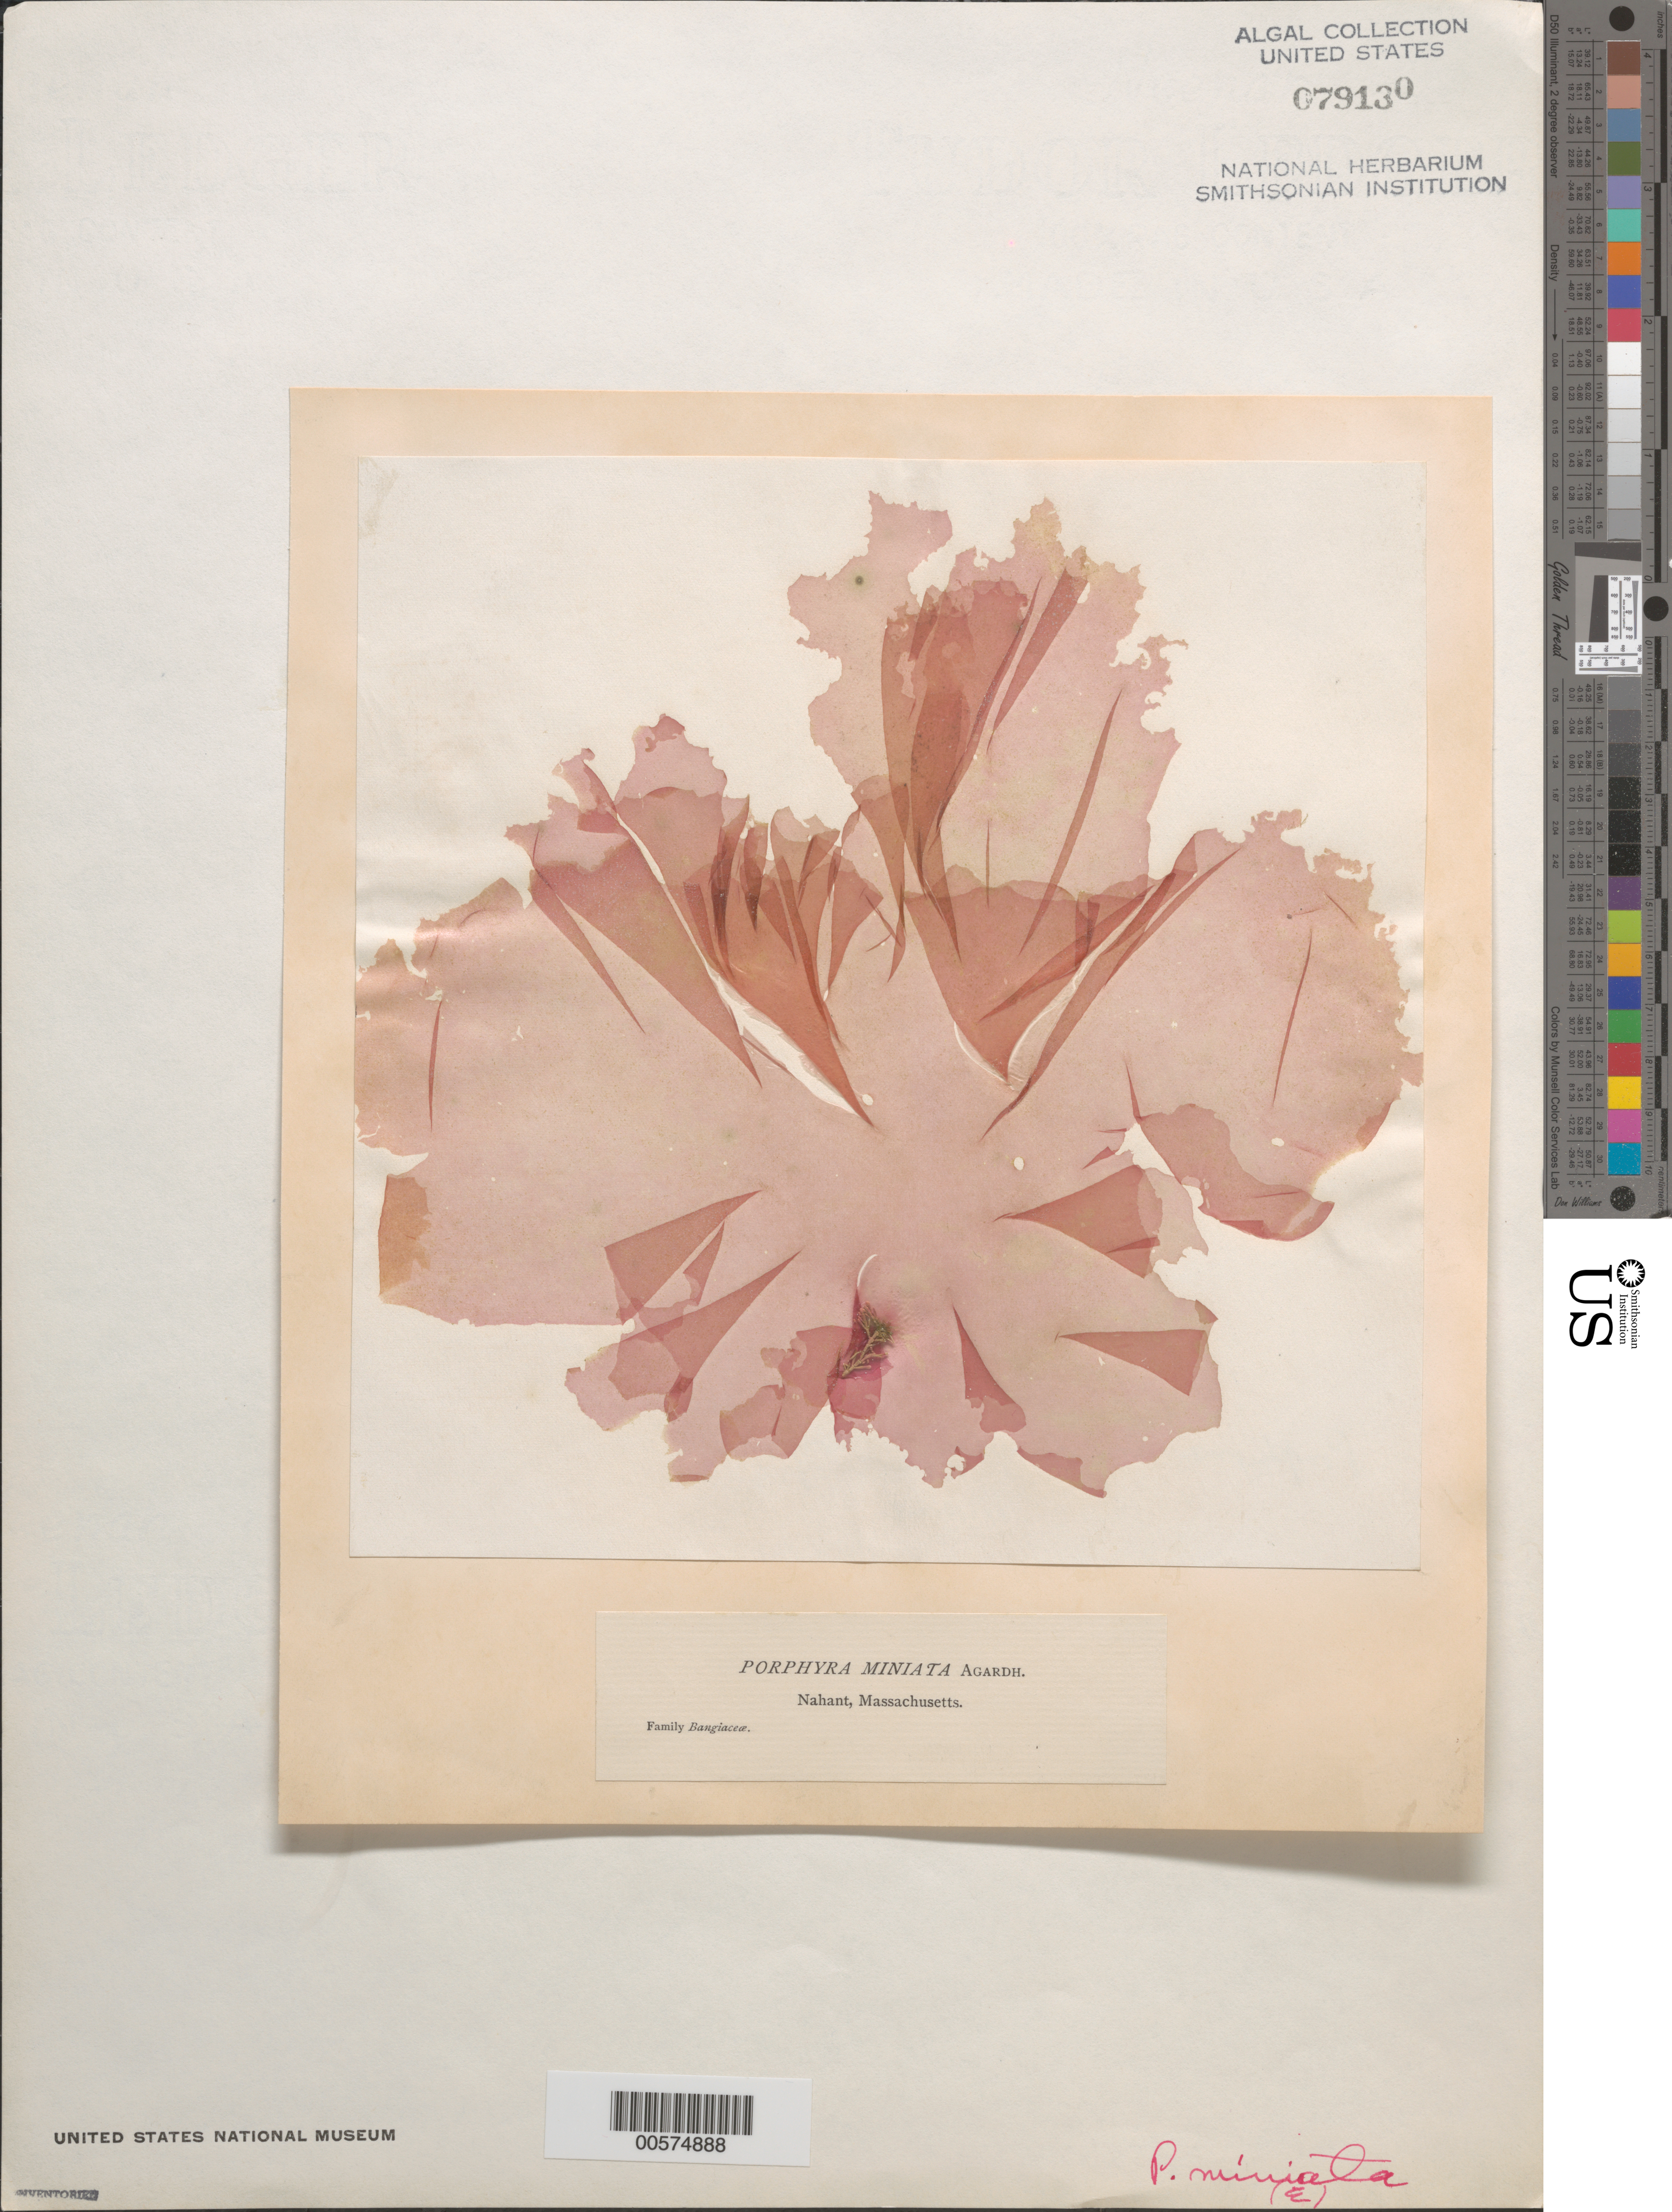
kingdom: Plantae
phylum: Rhodophyta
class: Bangiophyceae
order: Bangiales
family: Bangiaceae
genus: Wildemania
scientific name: Wildemania miniata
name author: (C. Agardh) Foslie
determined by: Algae name updating Project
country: United States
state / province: Massachusetts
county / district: Essex County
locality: Nahant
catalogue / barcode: US 79130